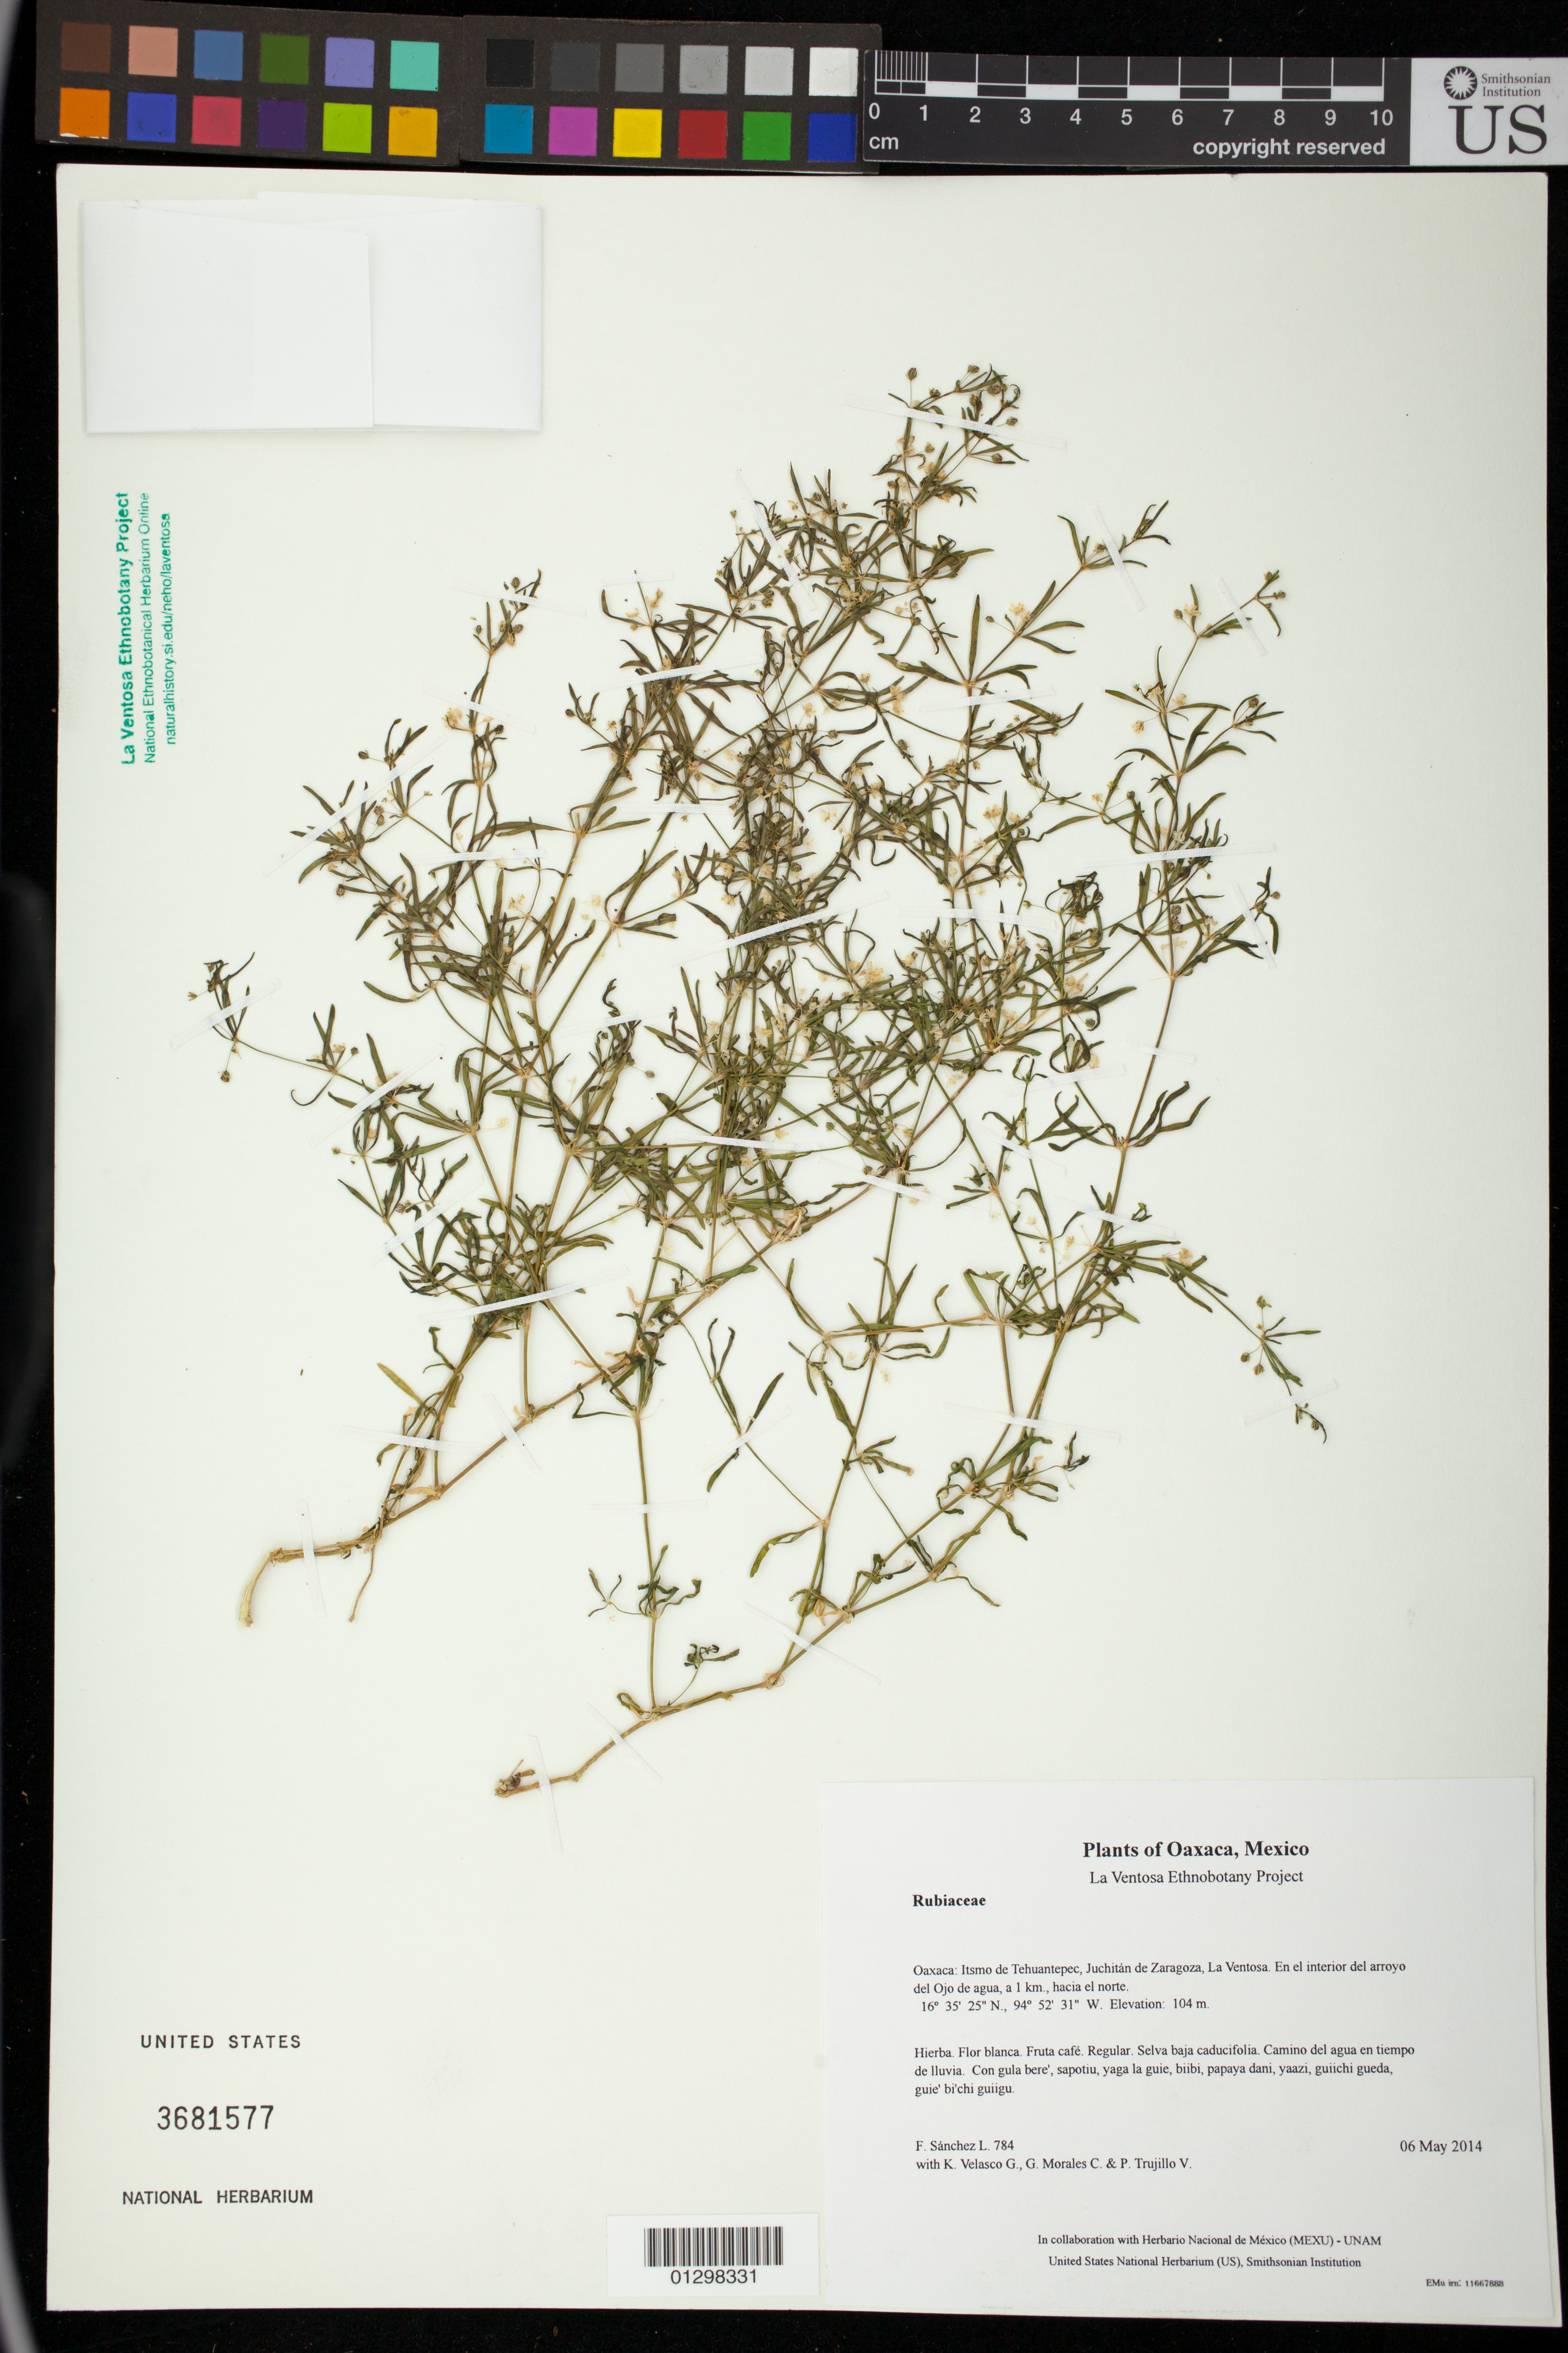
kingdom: Plantae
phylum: Tracheophyta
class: Magnoliopsida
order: Caryophyllales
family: Molluginaceae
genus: Mollugo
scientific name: Mollugo verticillata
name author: L.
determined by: Lot, Emily J.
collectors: F. Sánchez L., K. Velasco G., G. Morales C. & P. Trujillo V.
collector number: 784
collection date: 2014-05-06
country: Mexico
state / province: Oaxaca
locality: Itsmo de Tehuantepec, Juchitán de Zaragoza, La Ventosa. En el interior del arroyo del Ojo de agua, a 1 km., hacia el norte.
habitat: Selva baja caducifolia. Camino del agua en tiempo de lluvia.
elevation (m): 104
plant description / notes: JEBOT, MEXU, SERO, US; Guixi bandaga. Guie' naquichi'. Cuaananaxhi namuu. Nuu.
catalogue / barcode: US 3681577